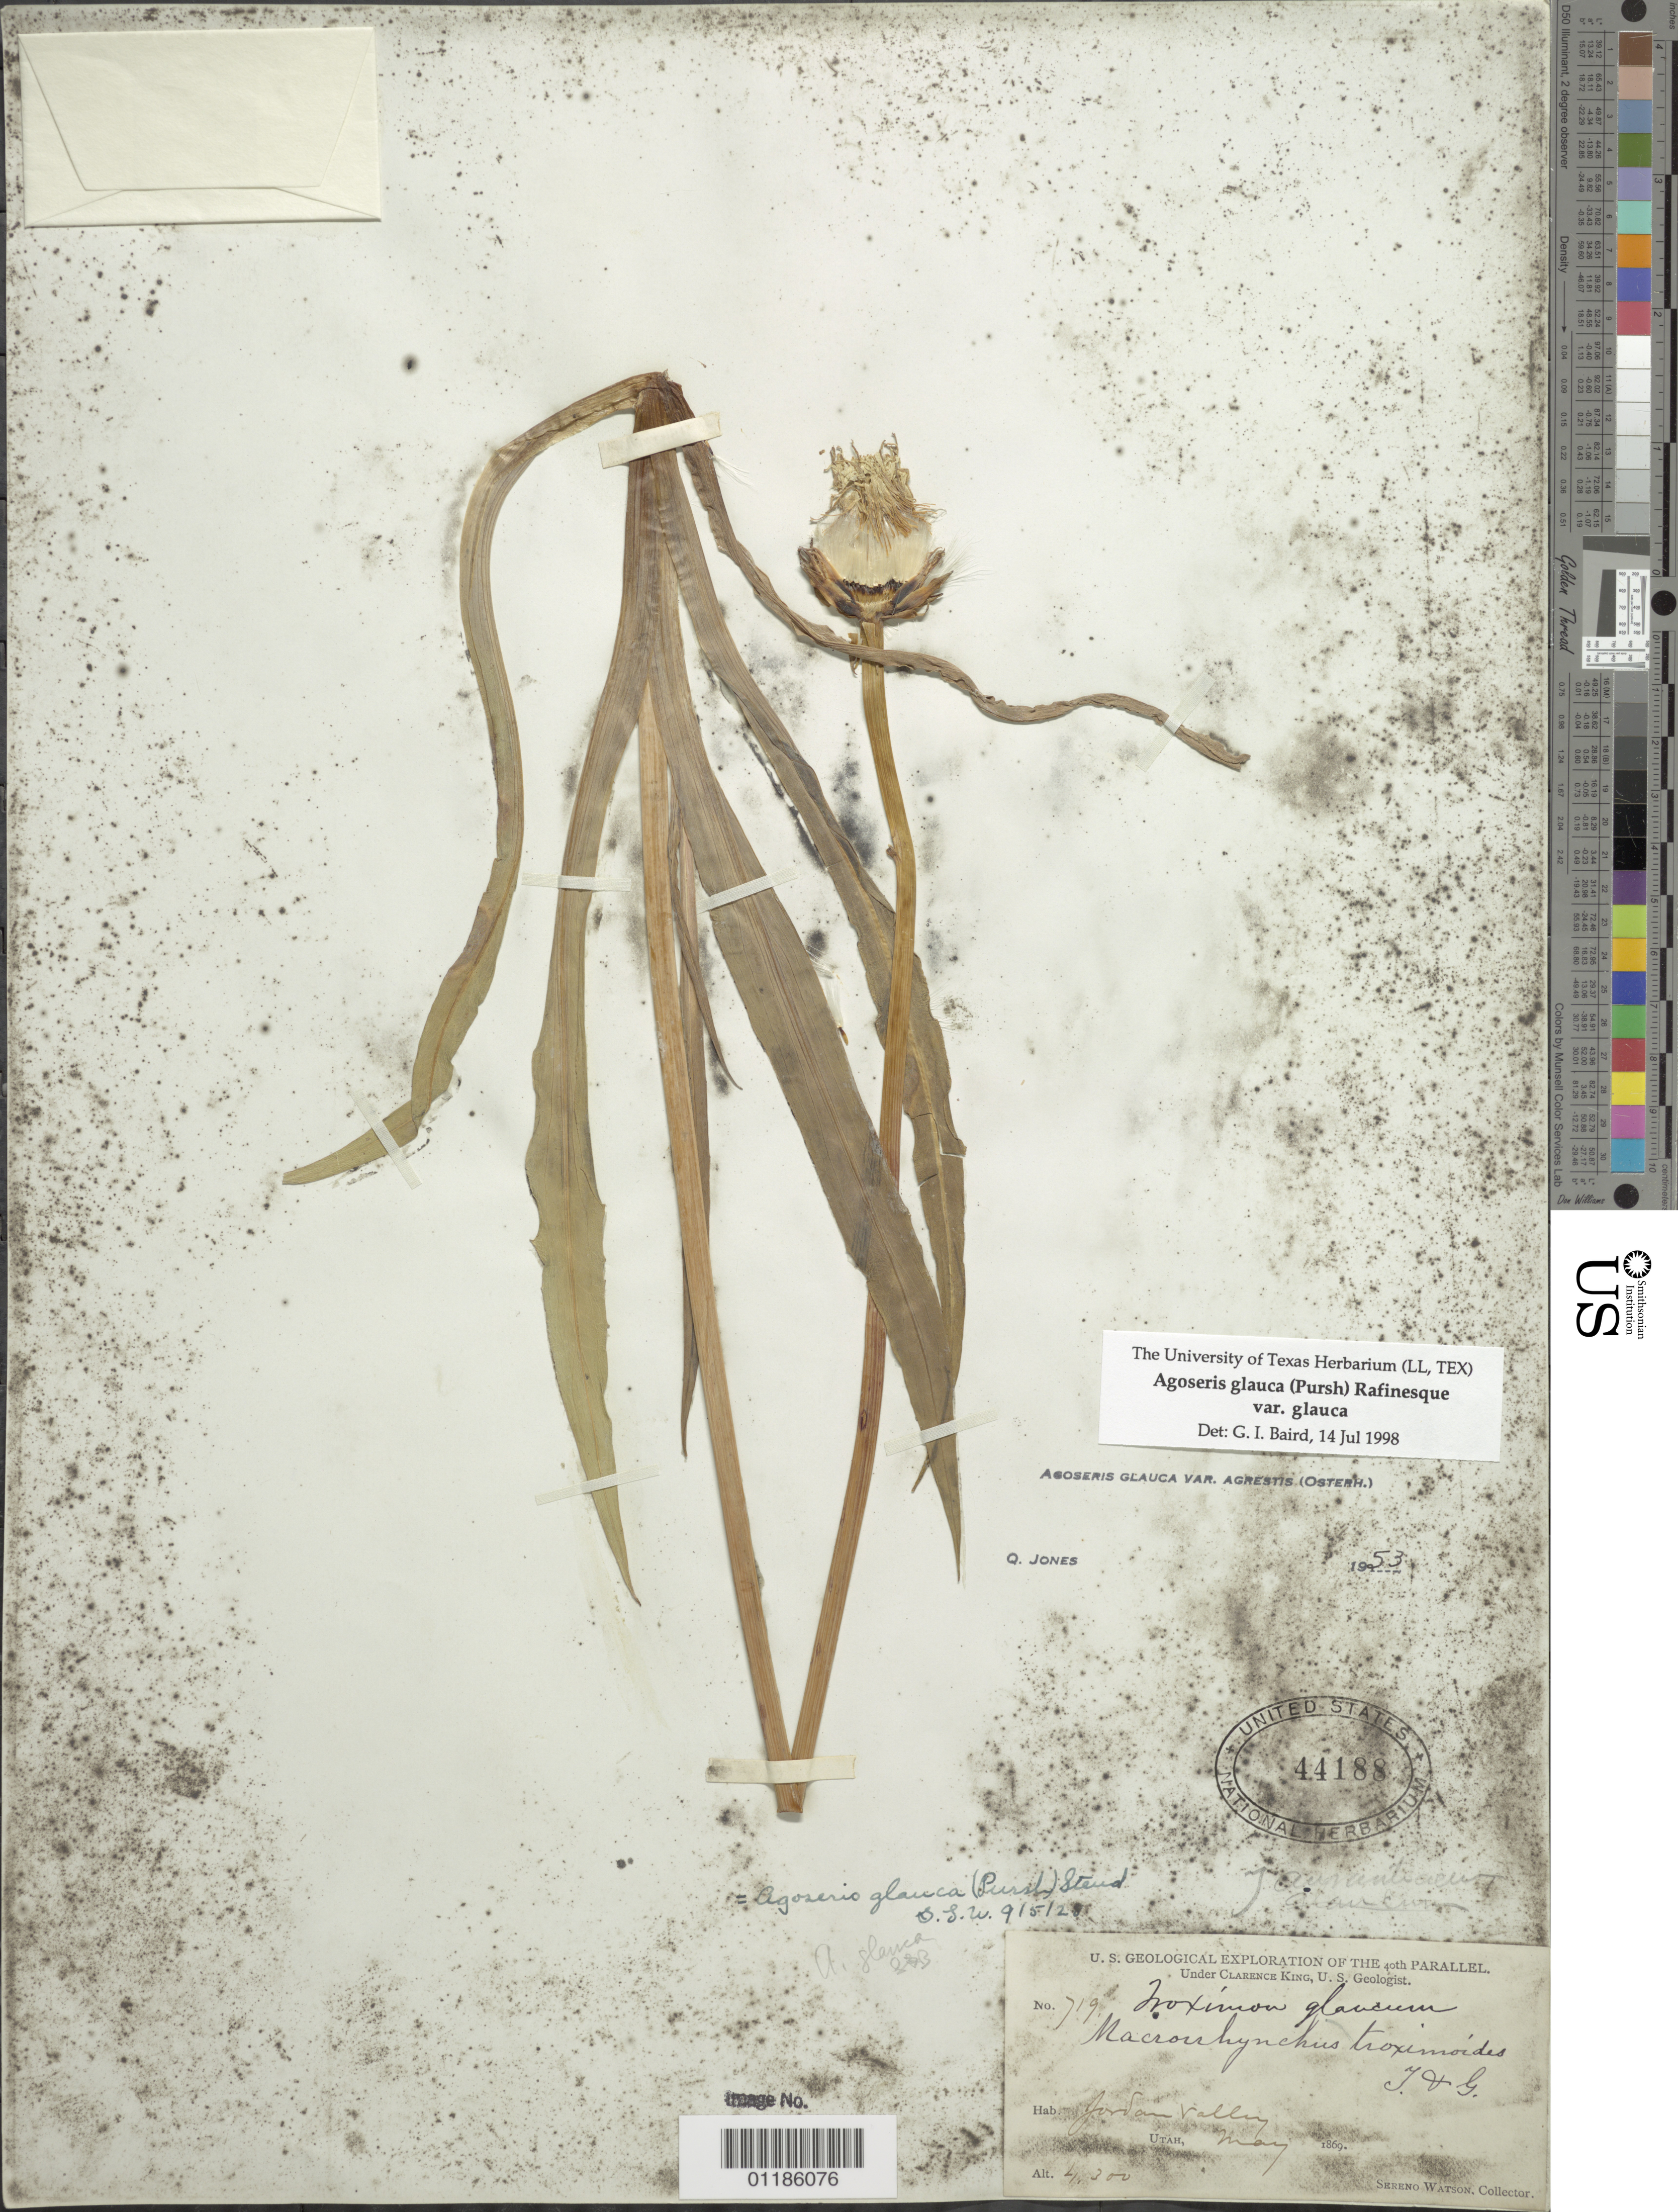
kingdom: Plantae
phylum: Tracheophyta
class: Magnoliopsida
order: Asterales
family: Asteraceae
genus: Agoseris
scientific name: Agoseris glauca var. glauca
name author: (Pursh) Raf.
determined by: Baird, G. I.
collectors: S. Watson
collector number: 719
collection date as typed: May 1869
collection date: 1869-05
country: United States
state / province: Utah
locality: Jordan Valley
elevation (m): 1311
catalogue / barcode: US 44188